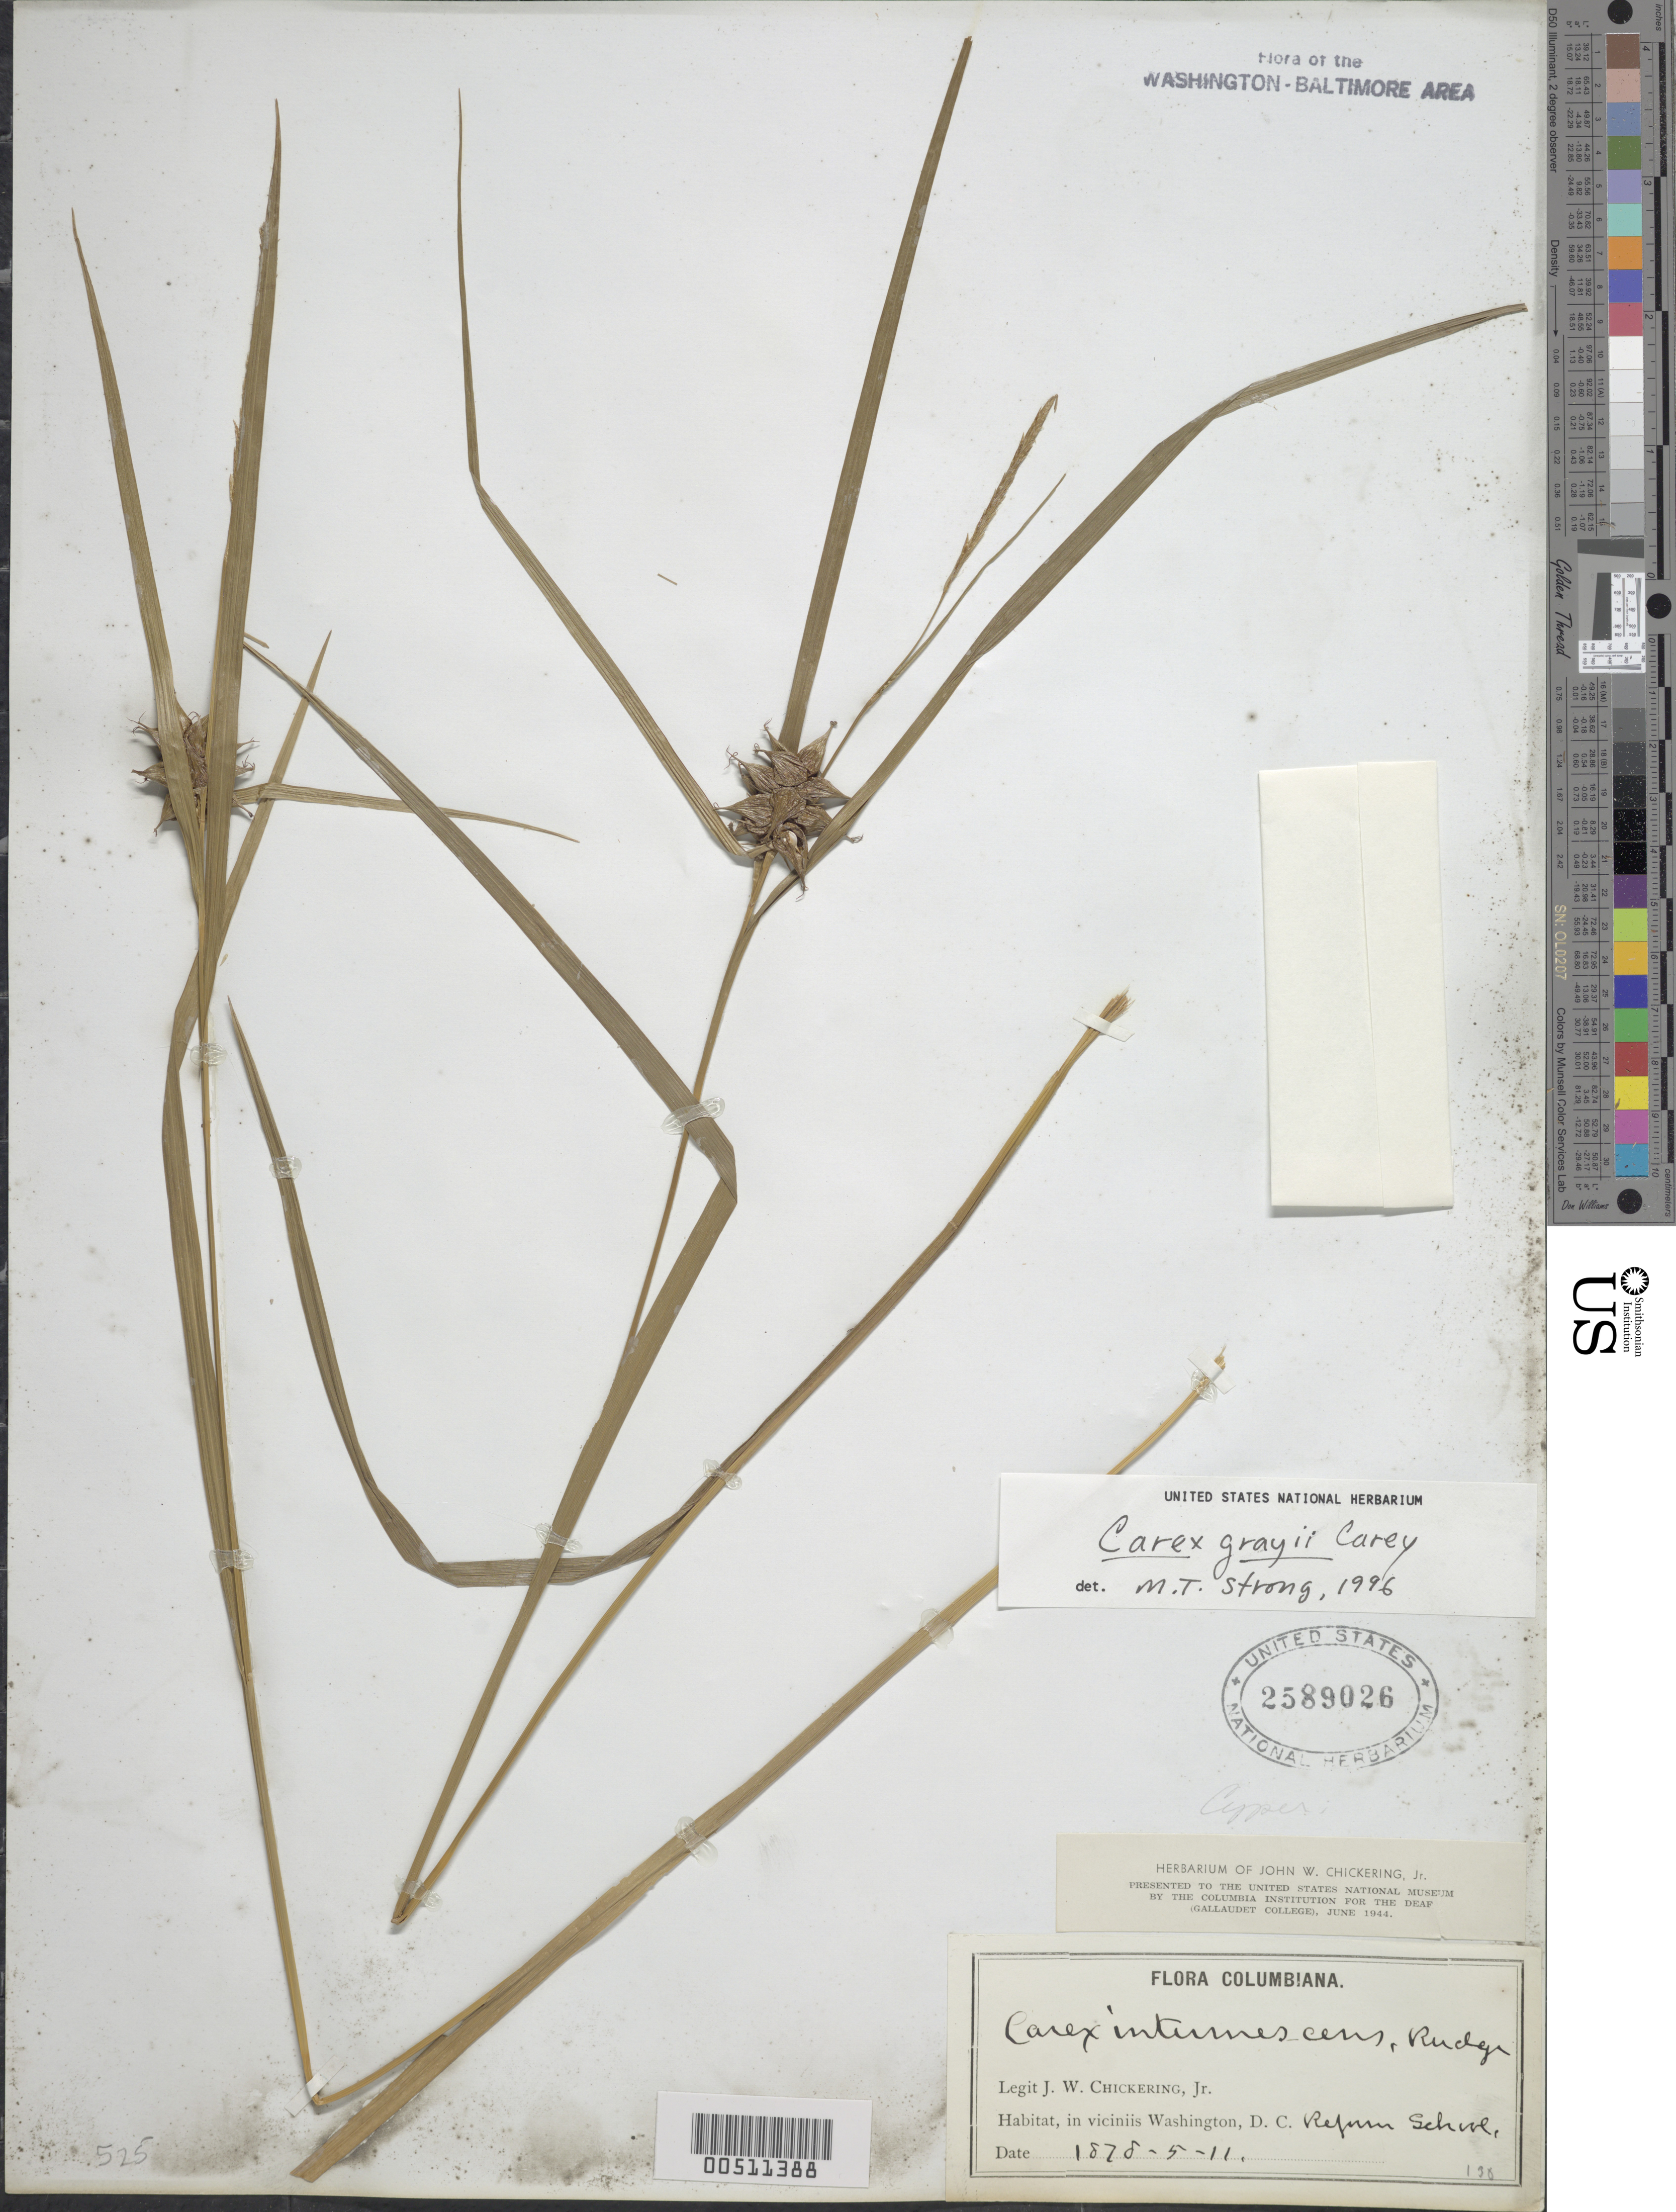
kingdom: Plantae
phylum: Tracheophyta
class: Liliopsida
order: Poales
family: Cyperaceae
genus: Carex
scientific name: Carex grayi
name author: J. Carey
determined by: Strong, M. T., (US), Smithsonian Institution - National Museum of Natural History (UNITED STATES)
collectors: J. W. Chickering Jr.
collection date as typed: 11 May 1878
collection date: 1878-05-11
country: United States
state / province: District of Columbia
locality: Reform School, Washington D.C.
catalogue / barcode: US 2589026